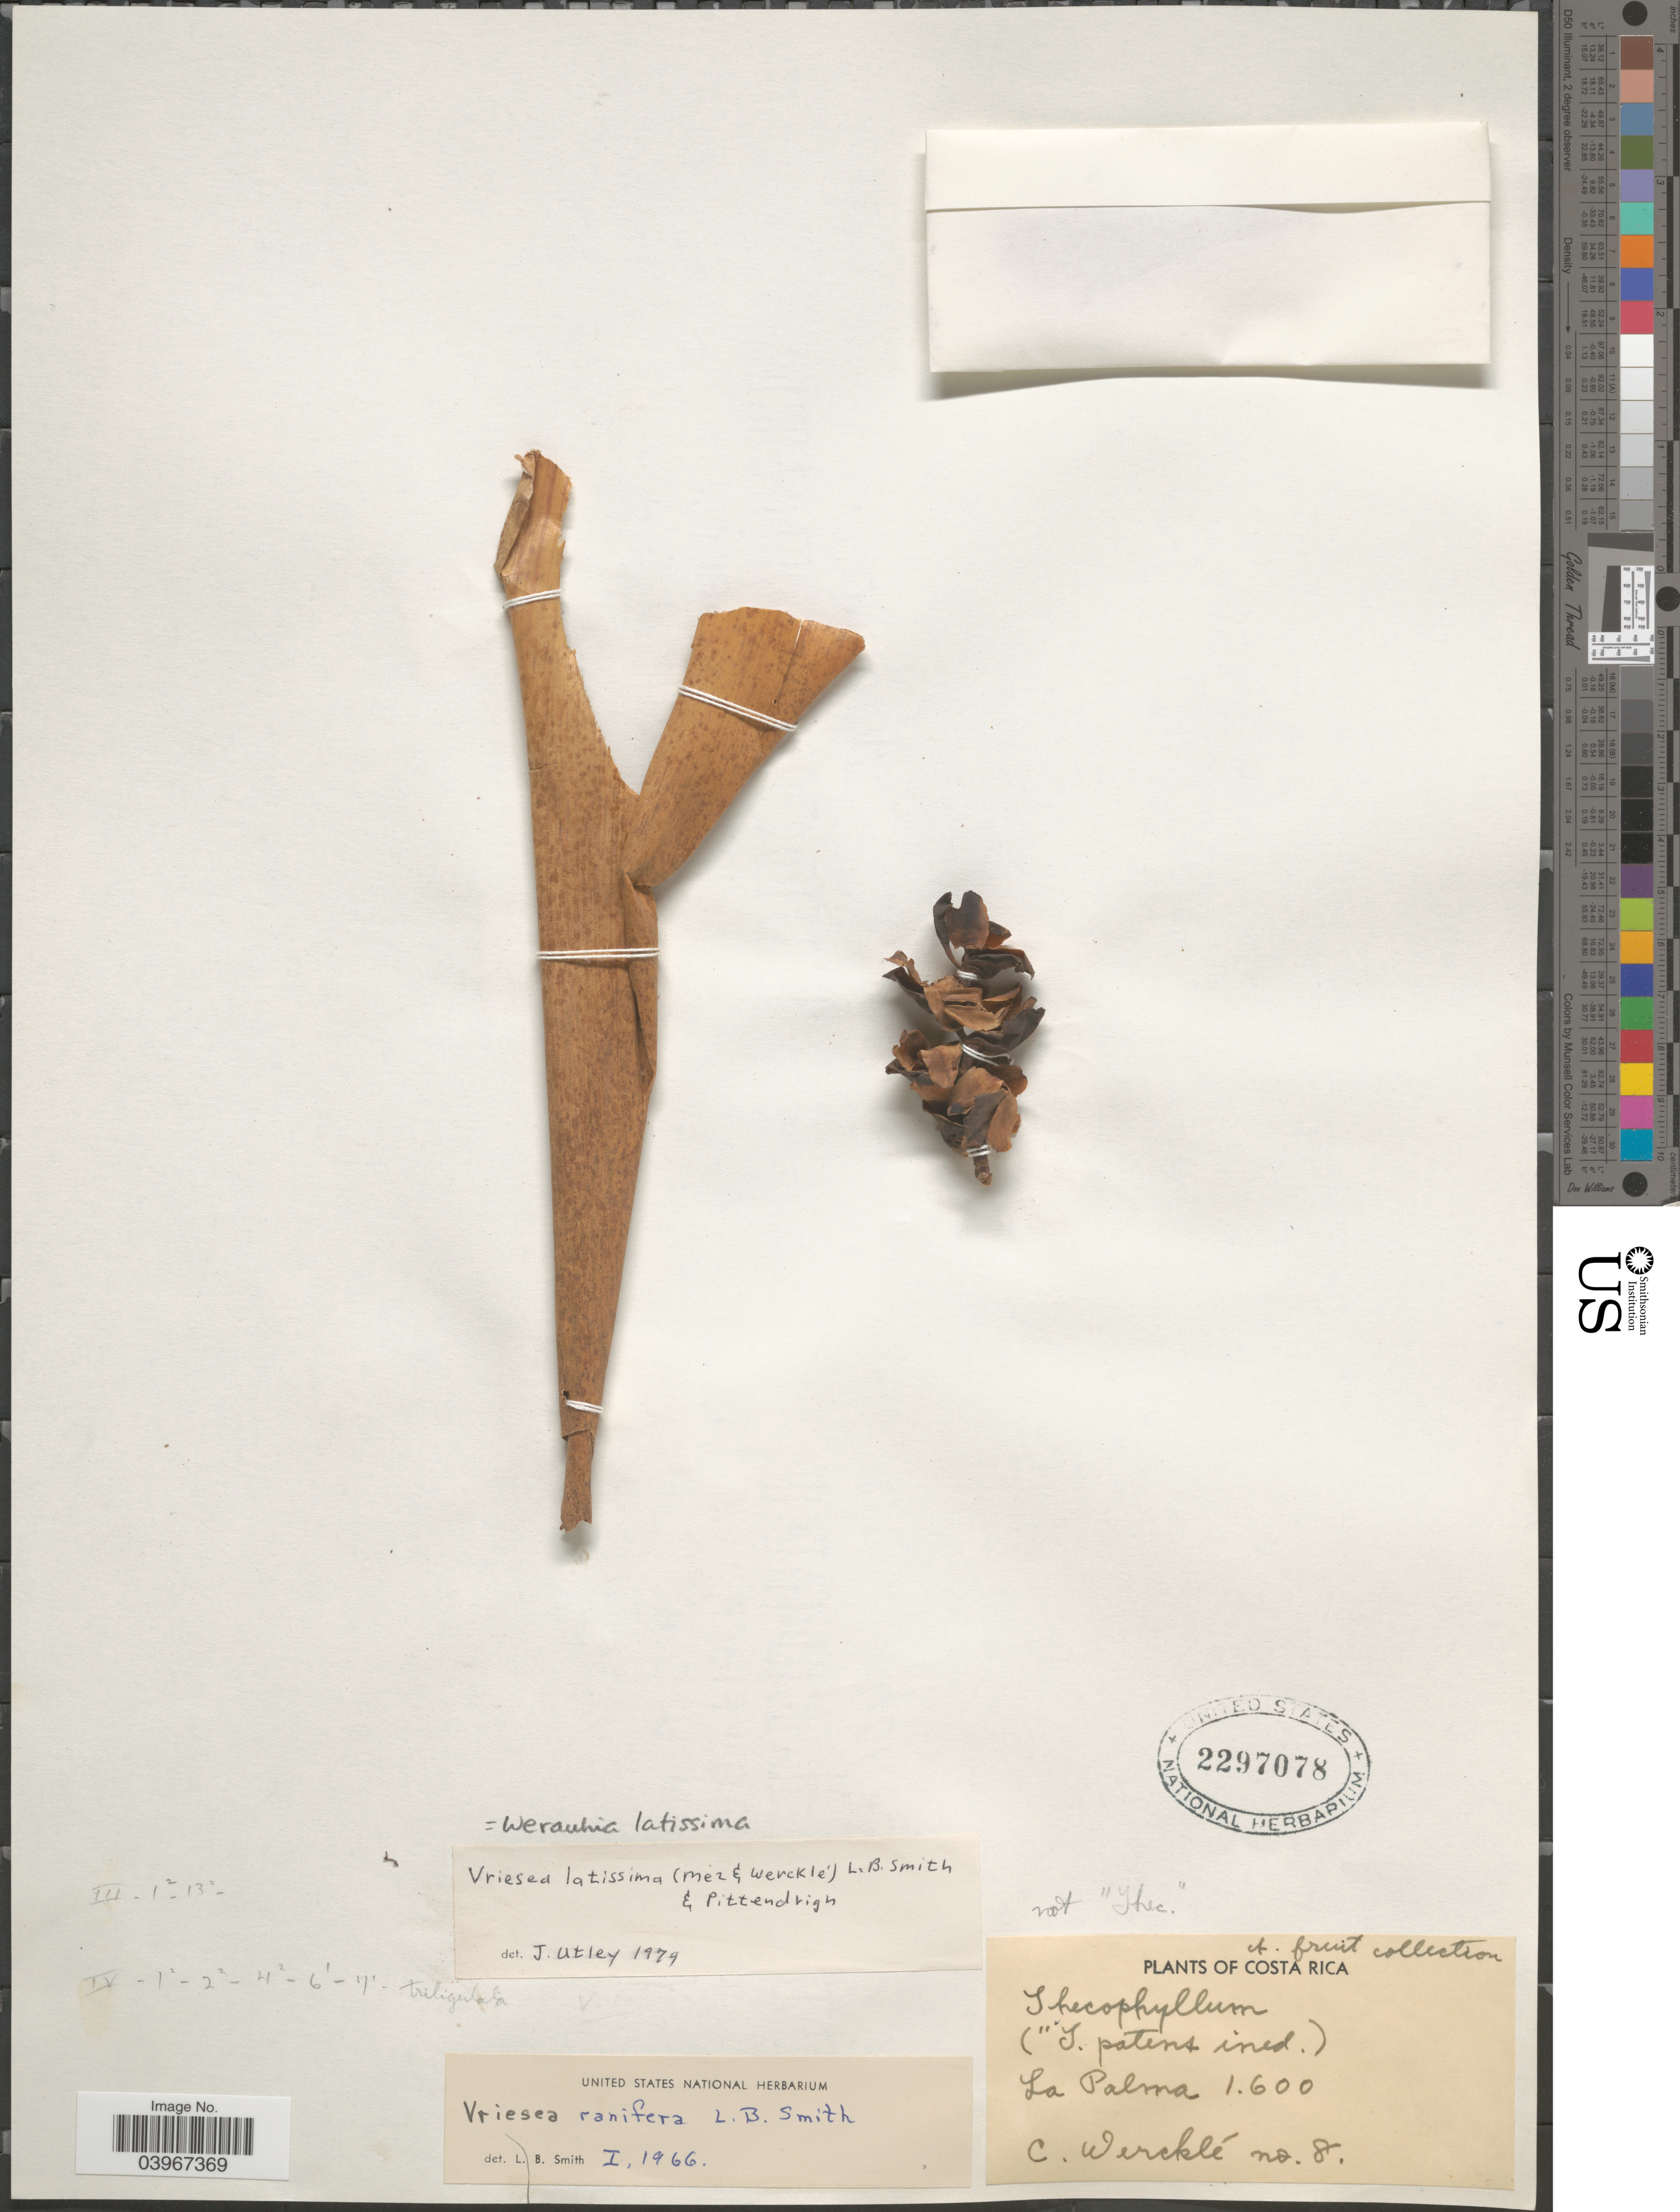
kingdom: Plantae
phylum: Tracheophyta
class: Liliopsida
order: Poales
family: Bromeliaceae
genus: Werauhia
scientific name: Werauhia latissima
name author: (Mez & Wercklé) J.R. Grant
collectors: C. Wercklé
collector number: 8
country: Costa Rica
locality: La Palma.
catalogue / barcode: US 2297078